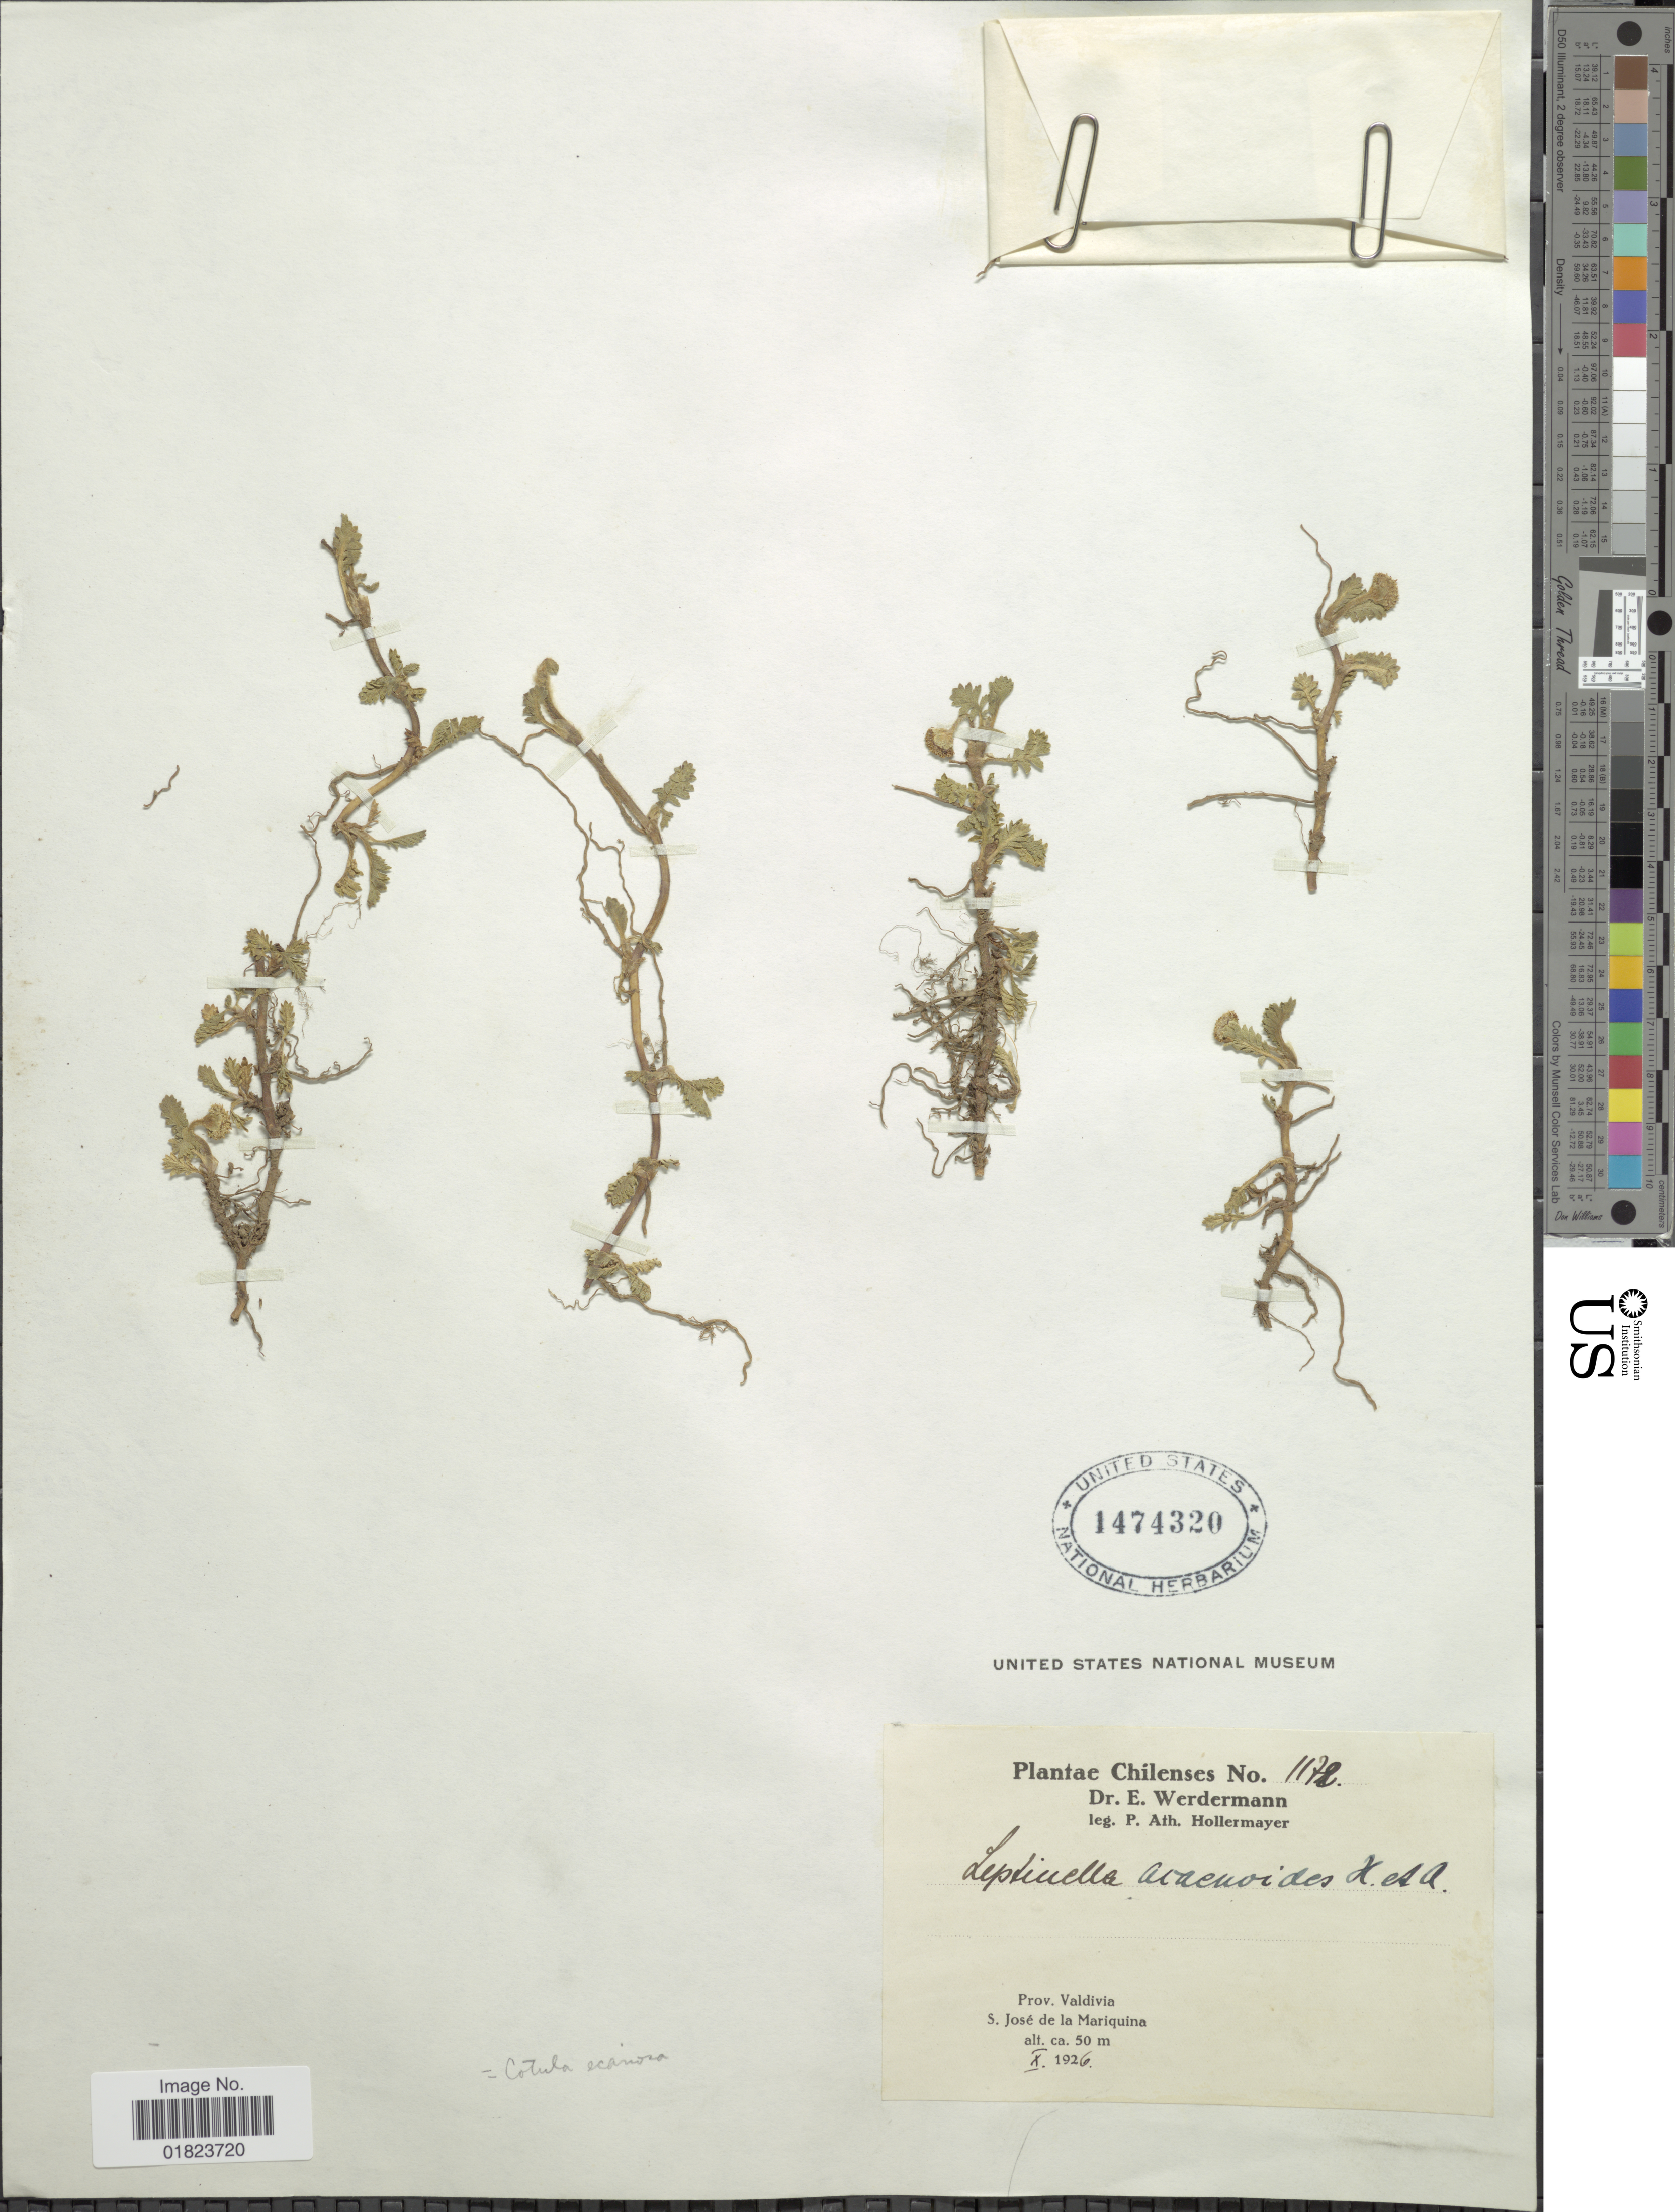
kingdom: Plantae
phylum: Tracheophyta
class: Magnoliopsida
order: Asterales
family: Asteraceae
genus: Cotula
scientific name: Cotula scariosa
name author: (Cass.) Franch.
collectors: P. Hollermayer & E. Werdermann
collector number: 1172*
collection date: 1926-10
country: Chile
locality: Prov. Valdivia. S. Jose de Mariquina.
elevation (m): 50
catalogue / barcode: US 1474320